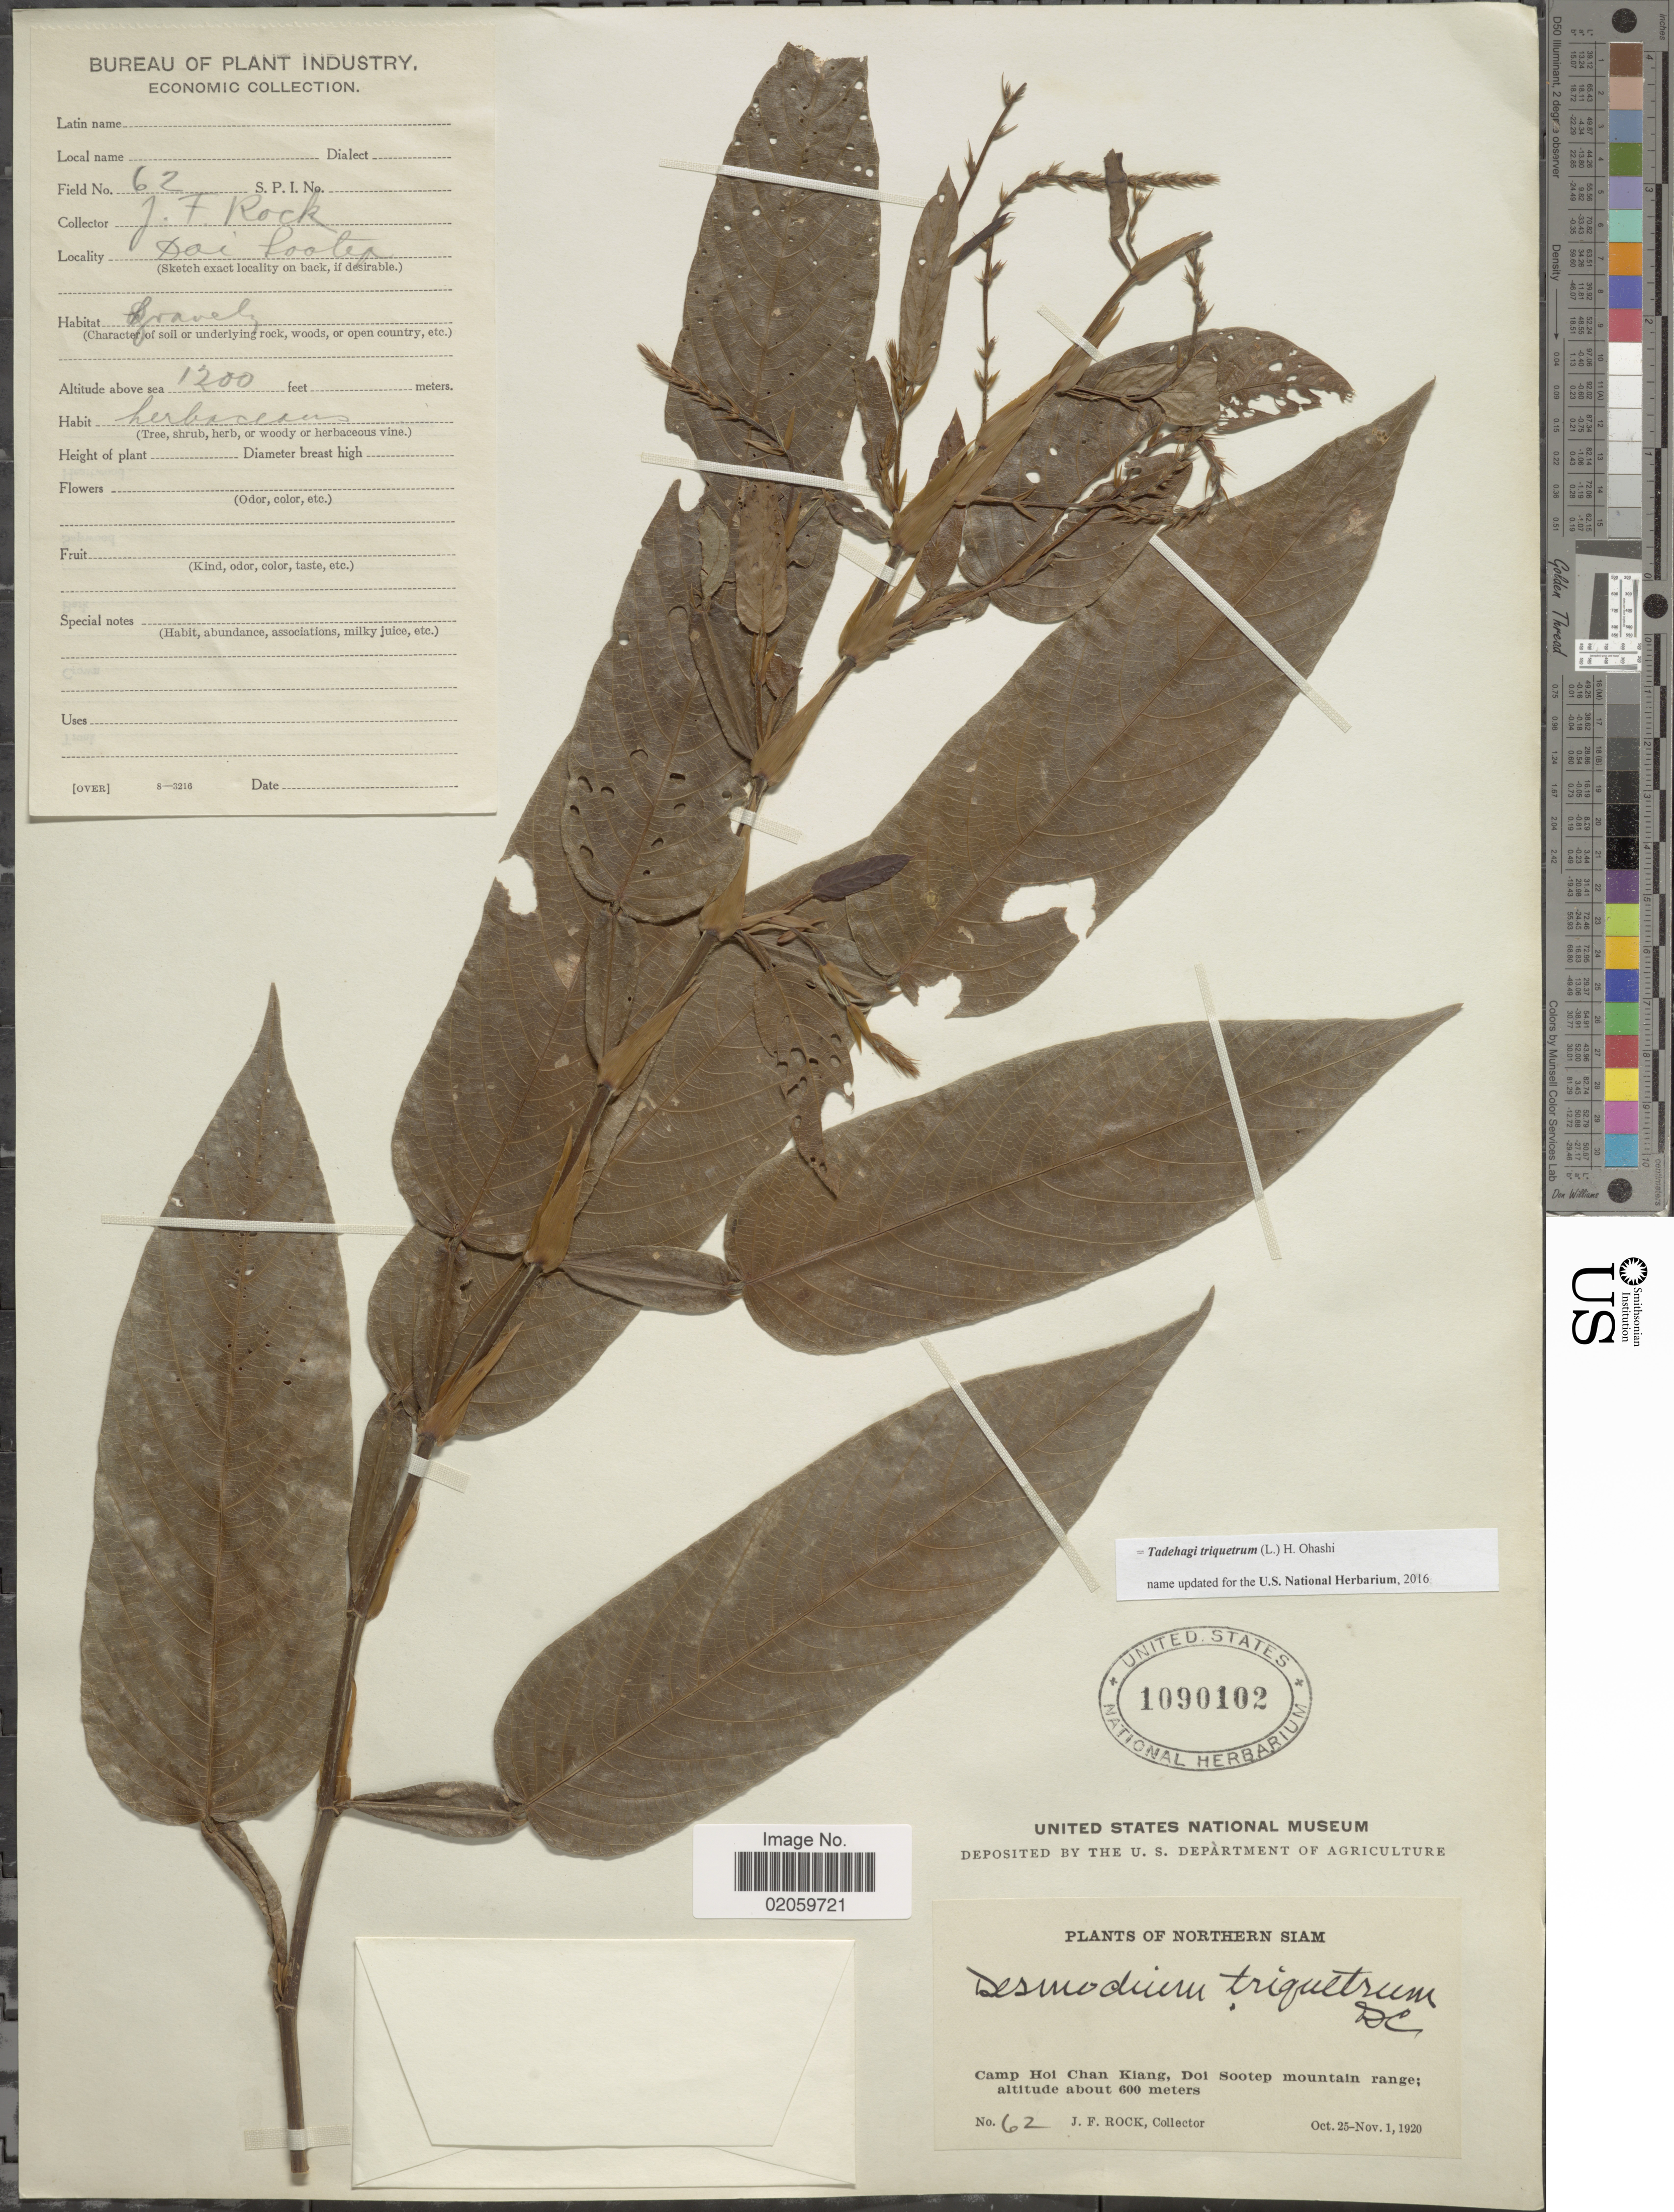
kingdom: Plantae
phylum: Tracheophyta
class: Magnoliopsida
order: Fabales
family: Fabaceae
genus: Tadehagi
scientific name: Tadehagi triquetrum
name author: (L.) H. Ohashi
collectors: J. Rock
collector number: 62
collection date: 1920-10-25/1920-11-01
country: Thailand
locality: Northern Siam, Camp Hoi Chan Kiang, Doi Sootep Mountain range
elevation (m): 366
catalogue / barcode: US 1090102